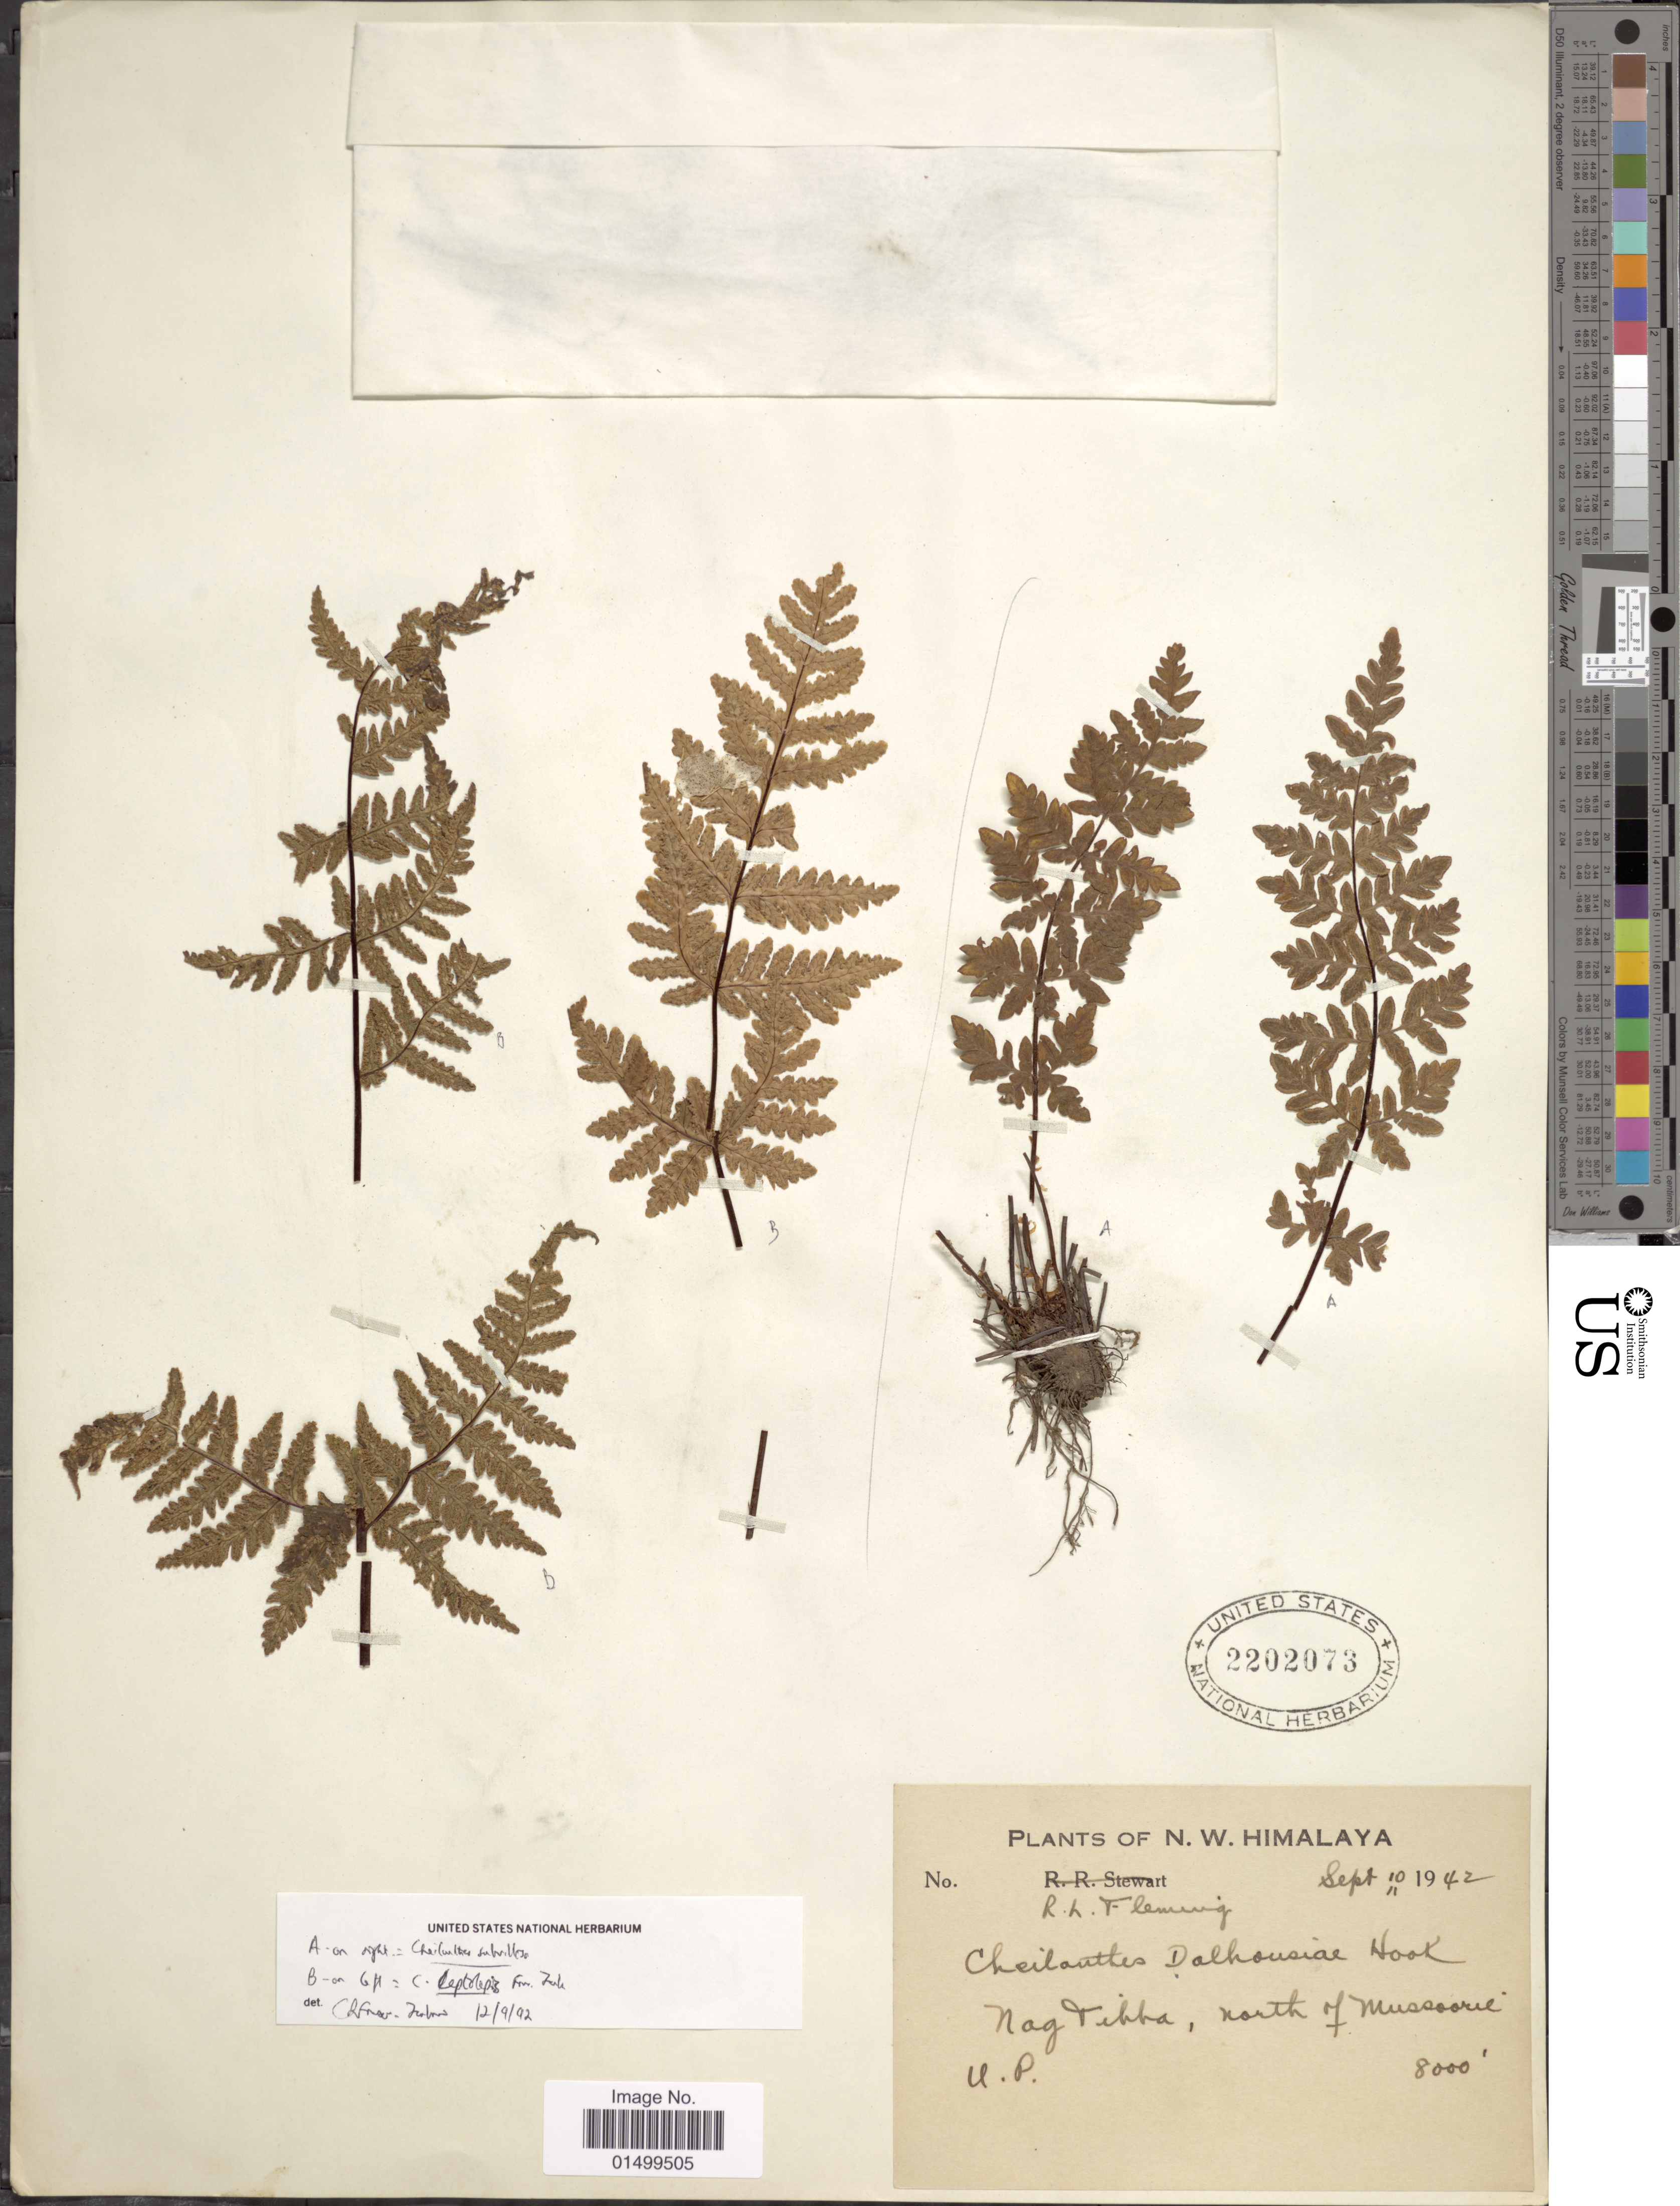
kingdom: Plantae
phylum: Tracheophyta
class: Polypodiopsida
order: Polypodiales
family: Pteridaceae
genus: Cheilanthes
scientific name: Cheilanthes dalhousiae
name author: Hook.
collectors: R. Fleming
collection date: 1942-09-10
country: India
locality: Nag Tibba, north of Mussoorie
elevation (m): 2438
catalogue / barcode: US 2202073